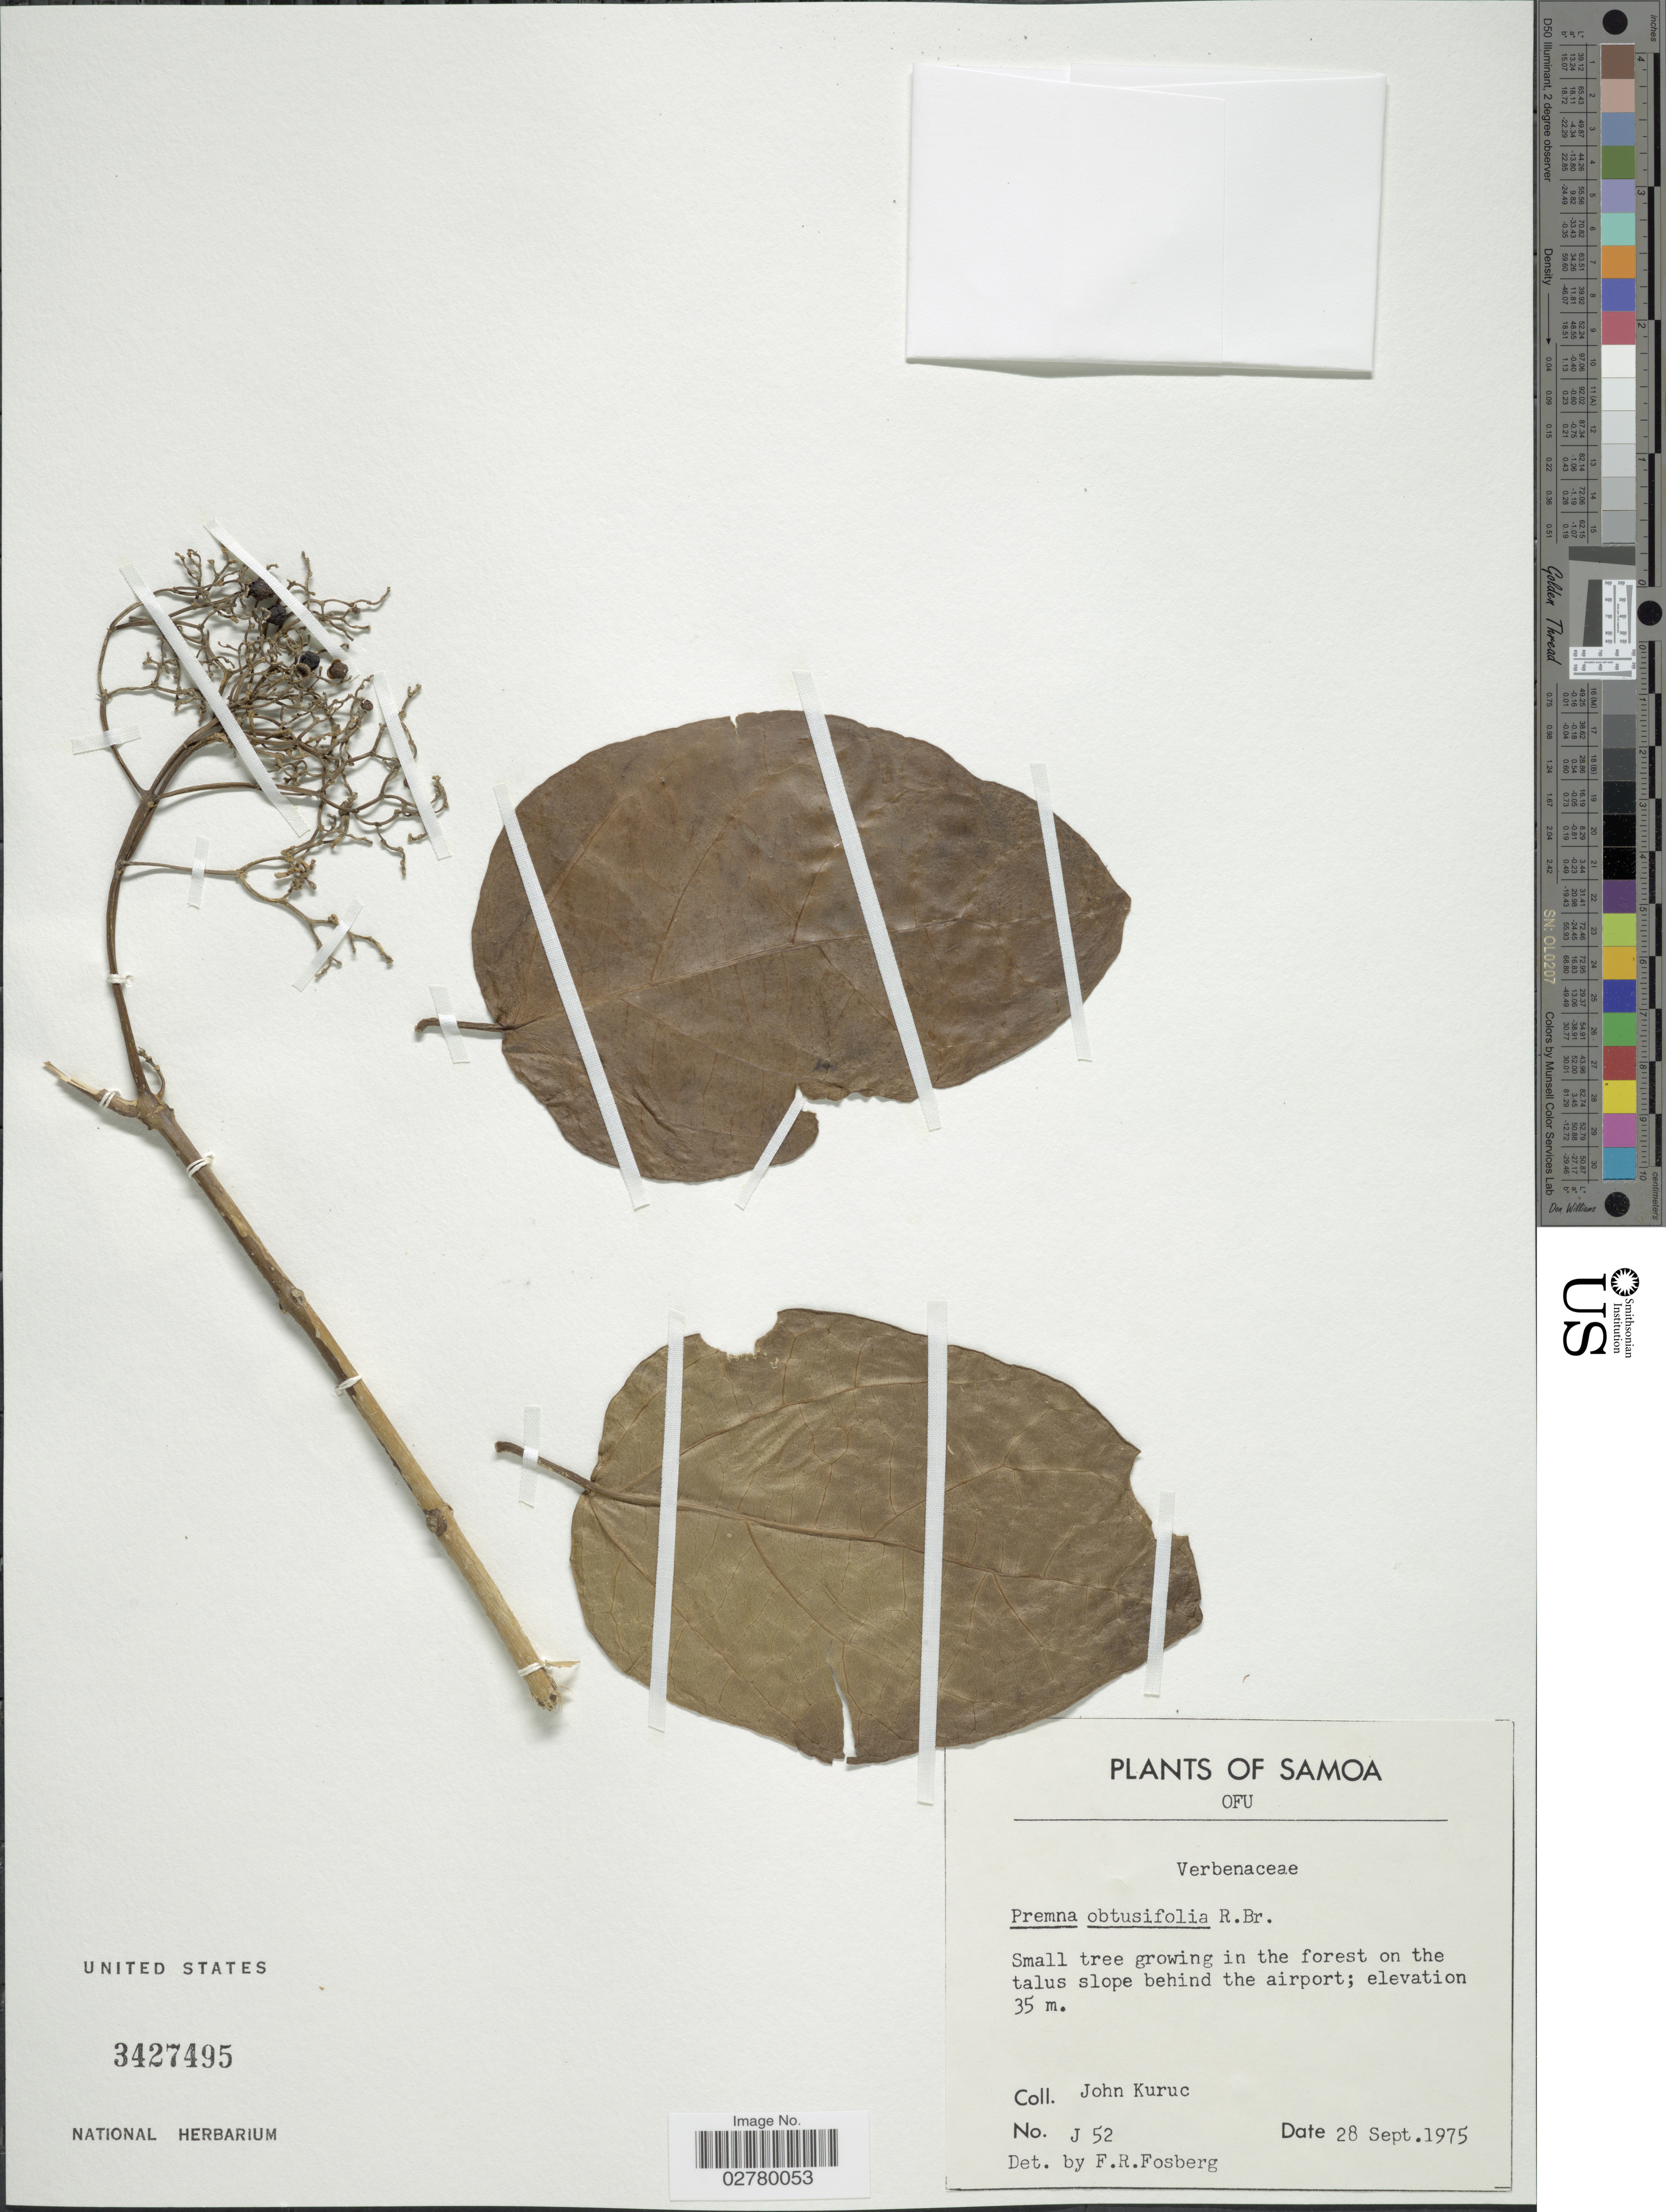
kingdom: Plantae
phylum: Tracheophyta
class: Magnoliopsida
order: Lamiales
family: Lamiaceae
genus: Premna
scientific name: Premna obtusifolia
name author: R. Br.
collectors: J. Kuruc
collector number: J52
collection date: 1975-09-28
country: American Samoa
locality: Samoa. Ofu. In the forest on the talus slope behind the airport.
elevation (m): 35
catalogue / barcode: US 3427495